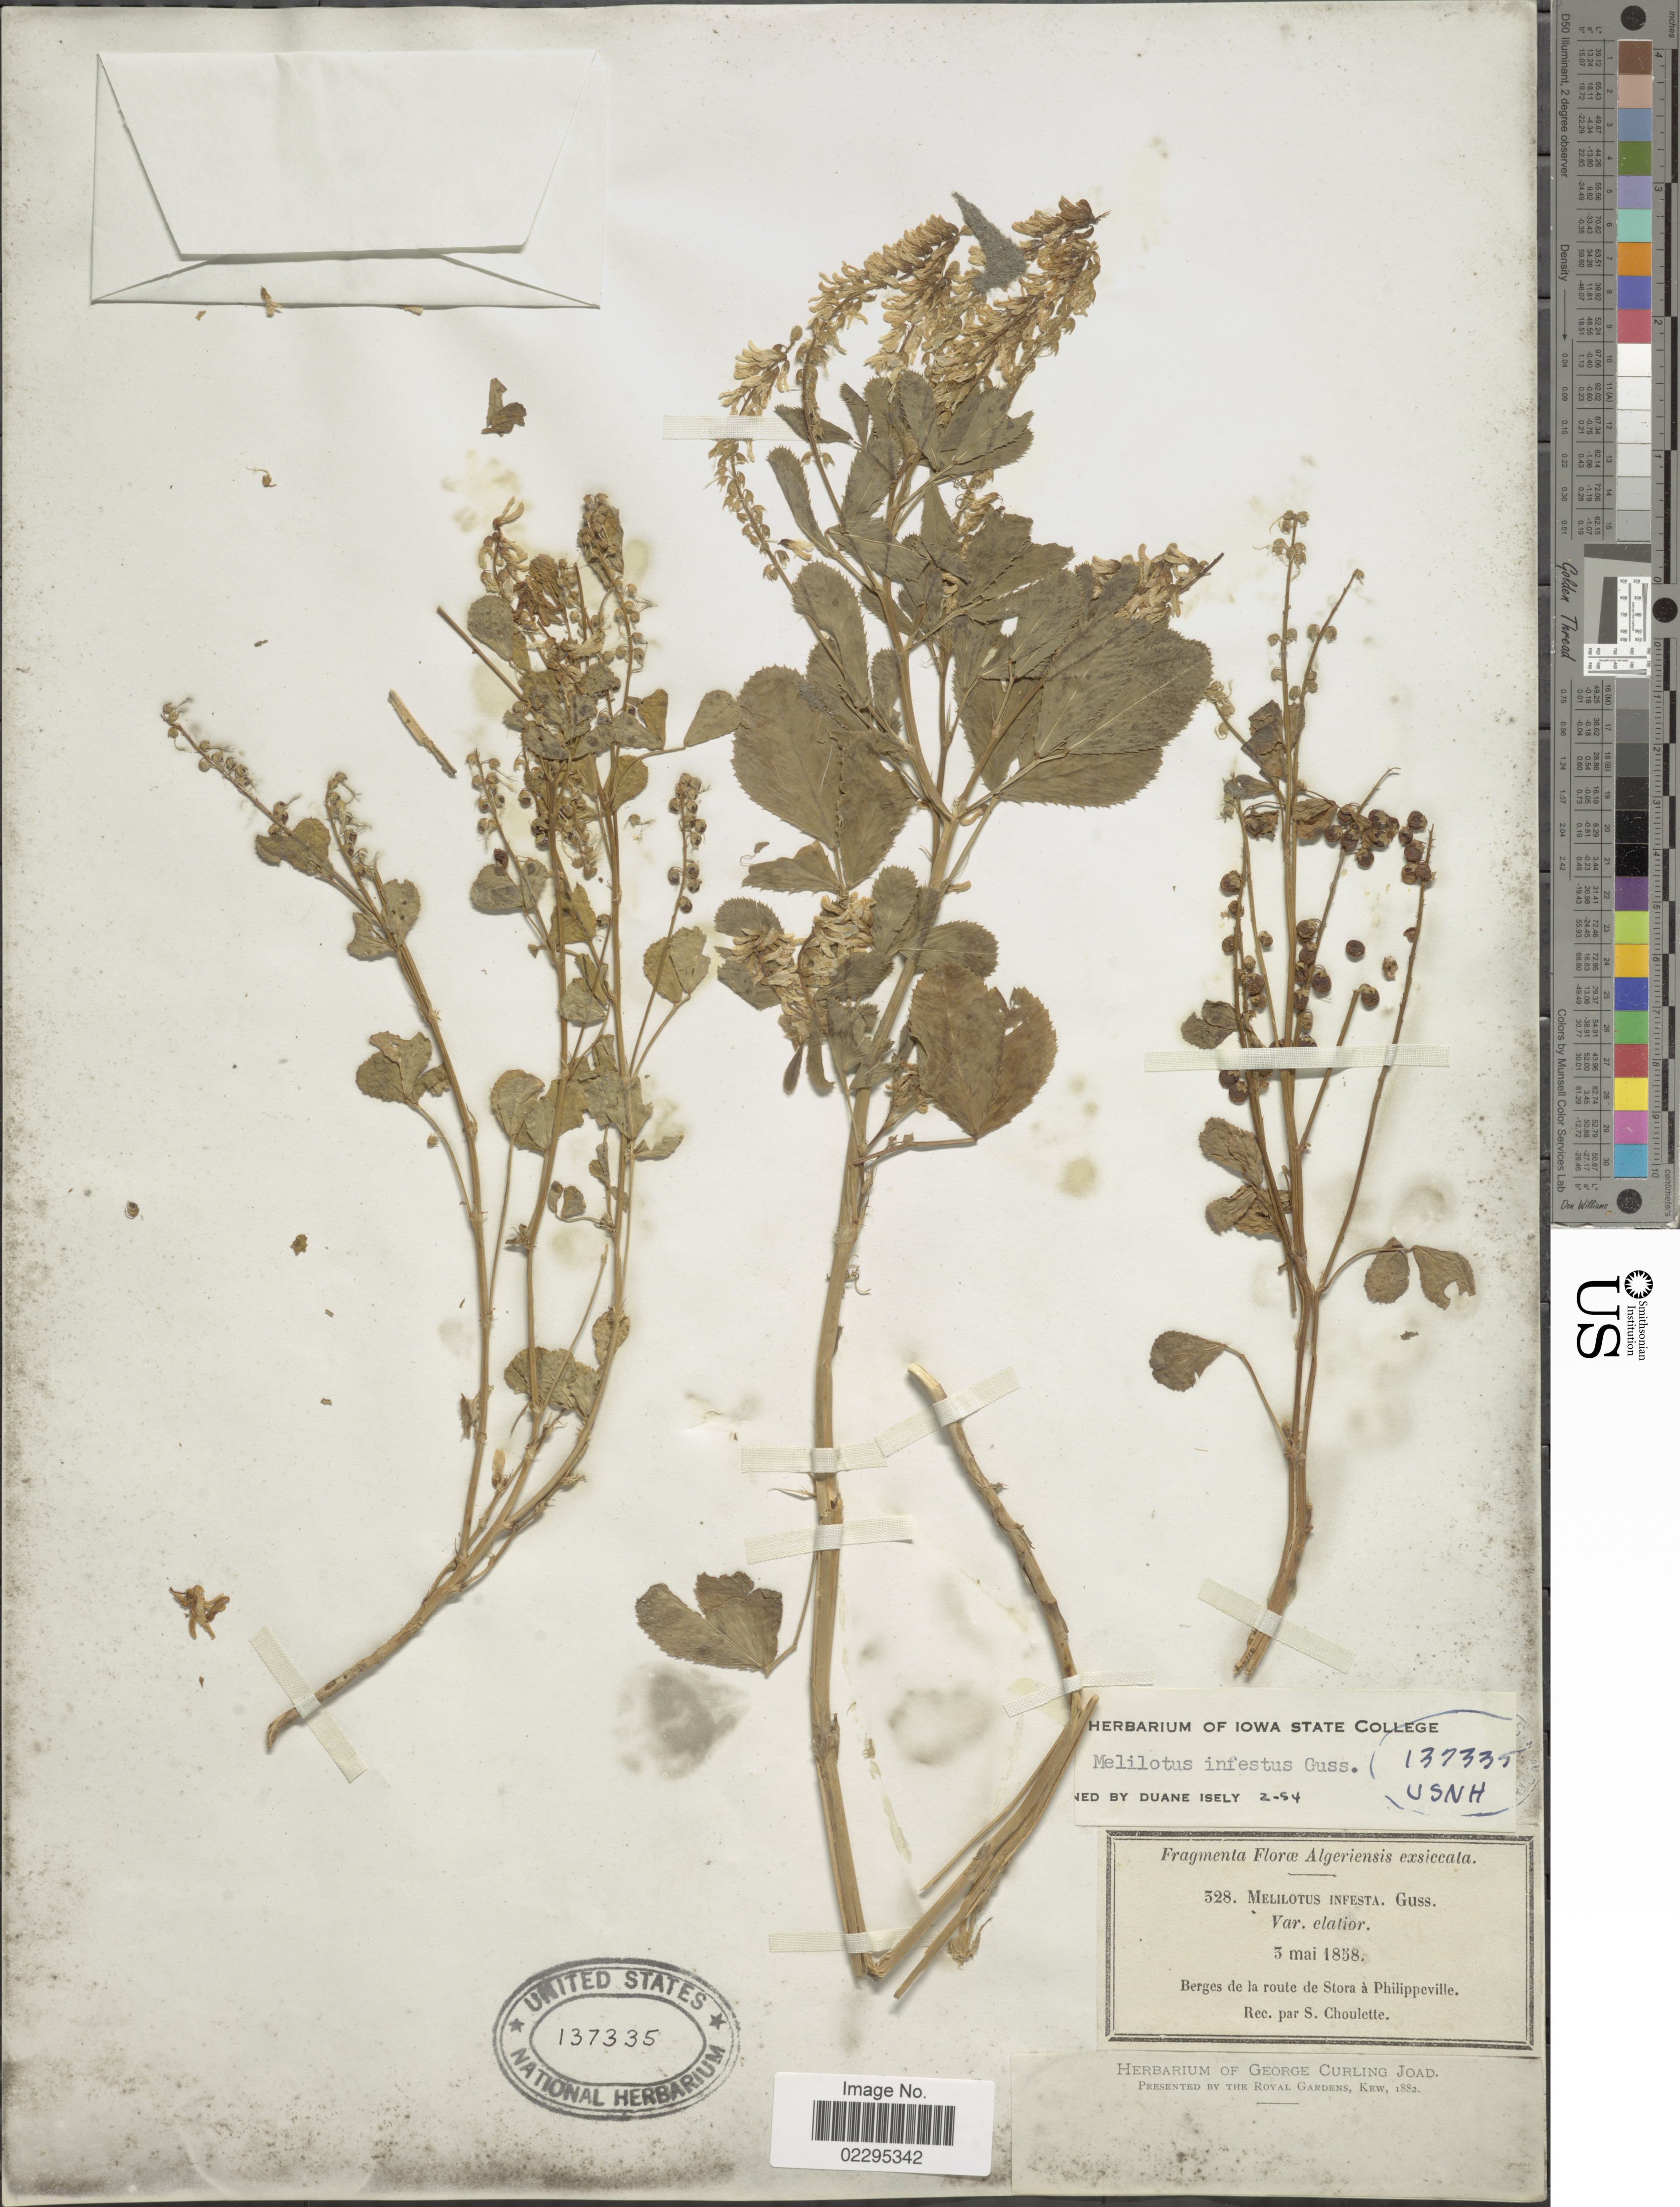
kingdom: Plantae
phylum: Tracheophyta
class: Magnoliopsida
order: Fabales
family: Fabaceae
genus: Melilotus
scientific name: Melilotus infestus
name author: Gussone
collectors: S. Choulette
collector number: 528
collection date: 1858-03-05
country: Algeria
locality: Alegeriensis, berges de la route de Stora a Philippeville.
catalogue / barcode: US 137335